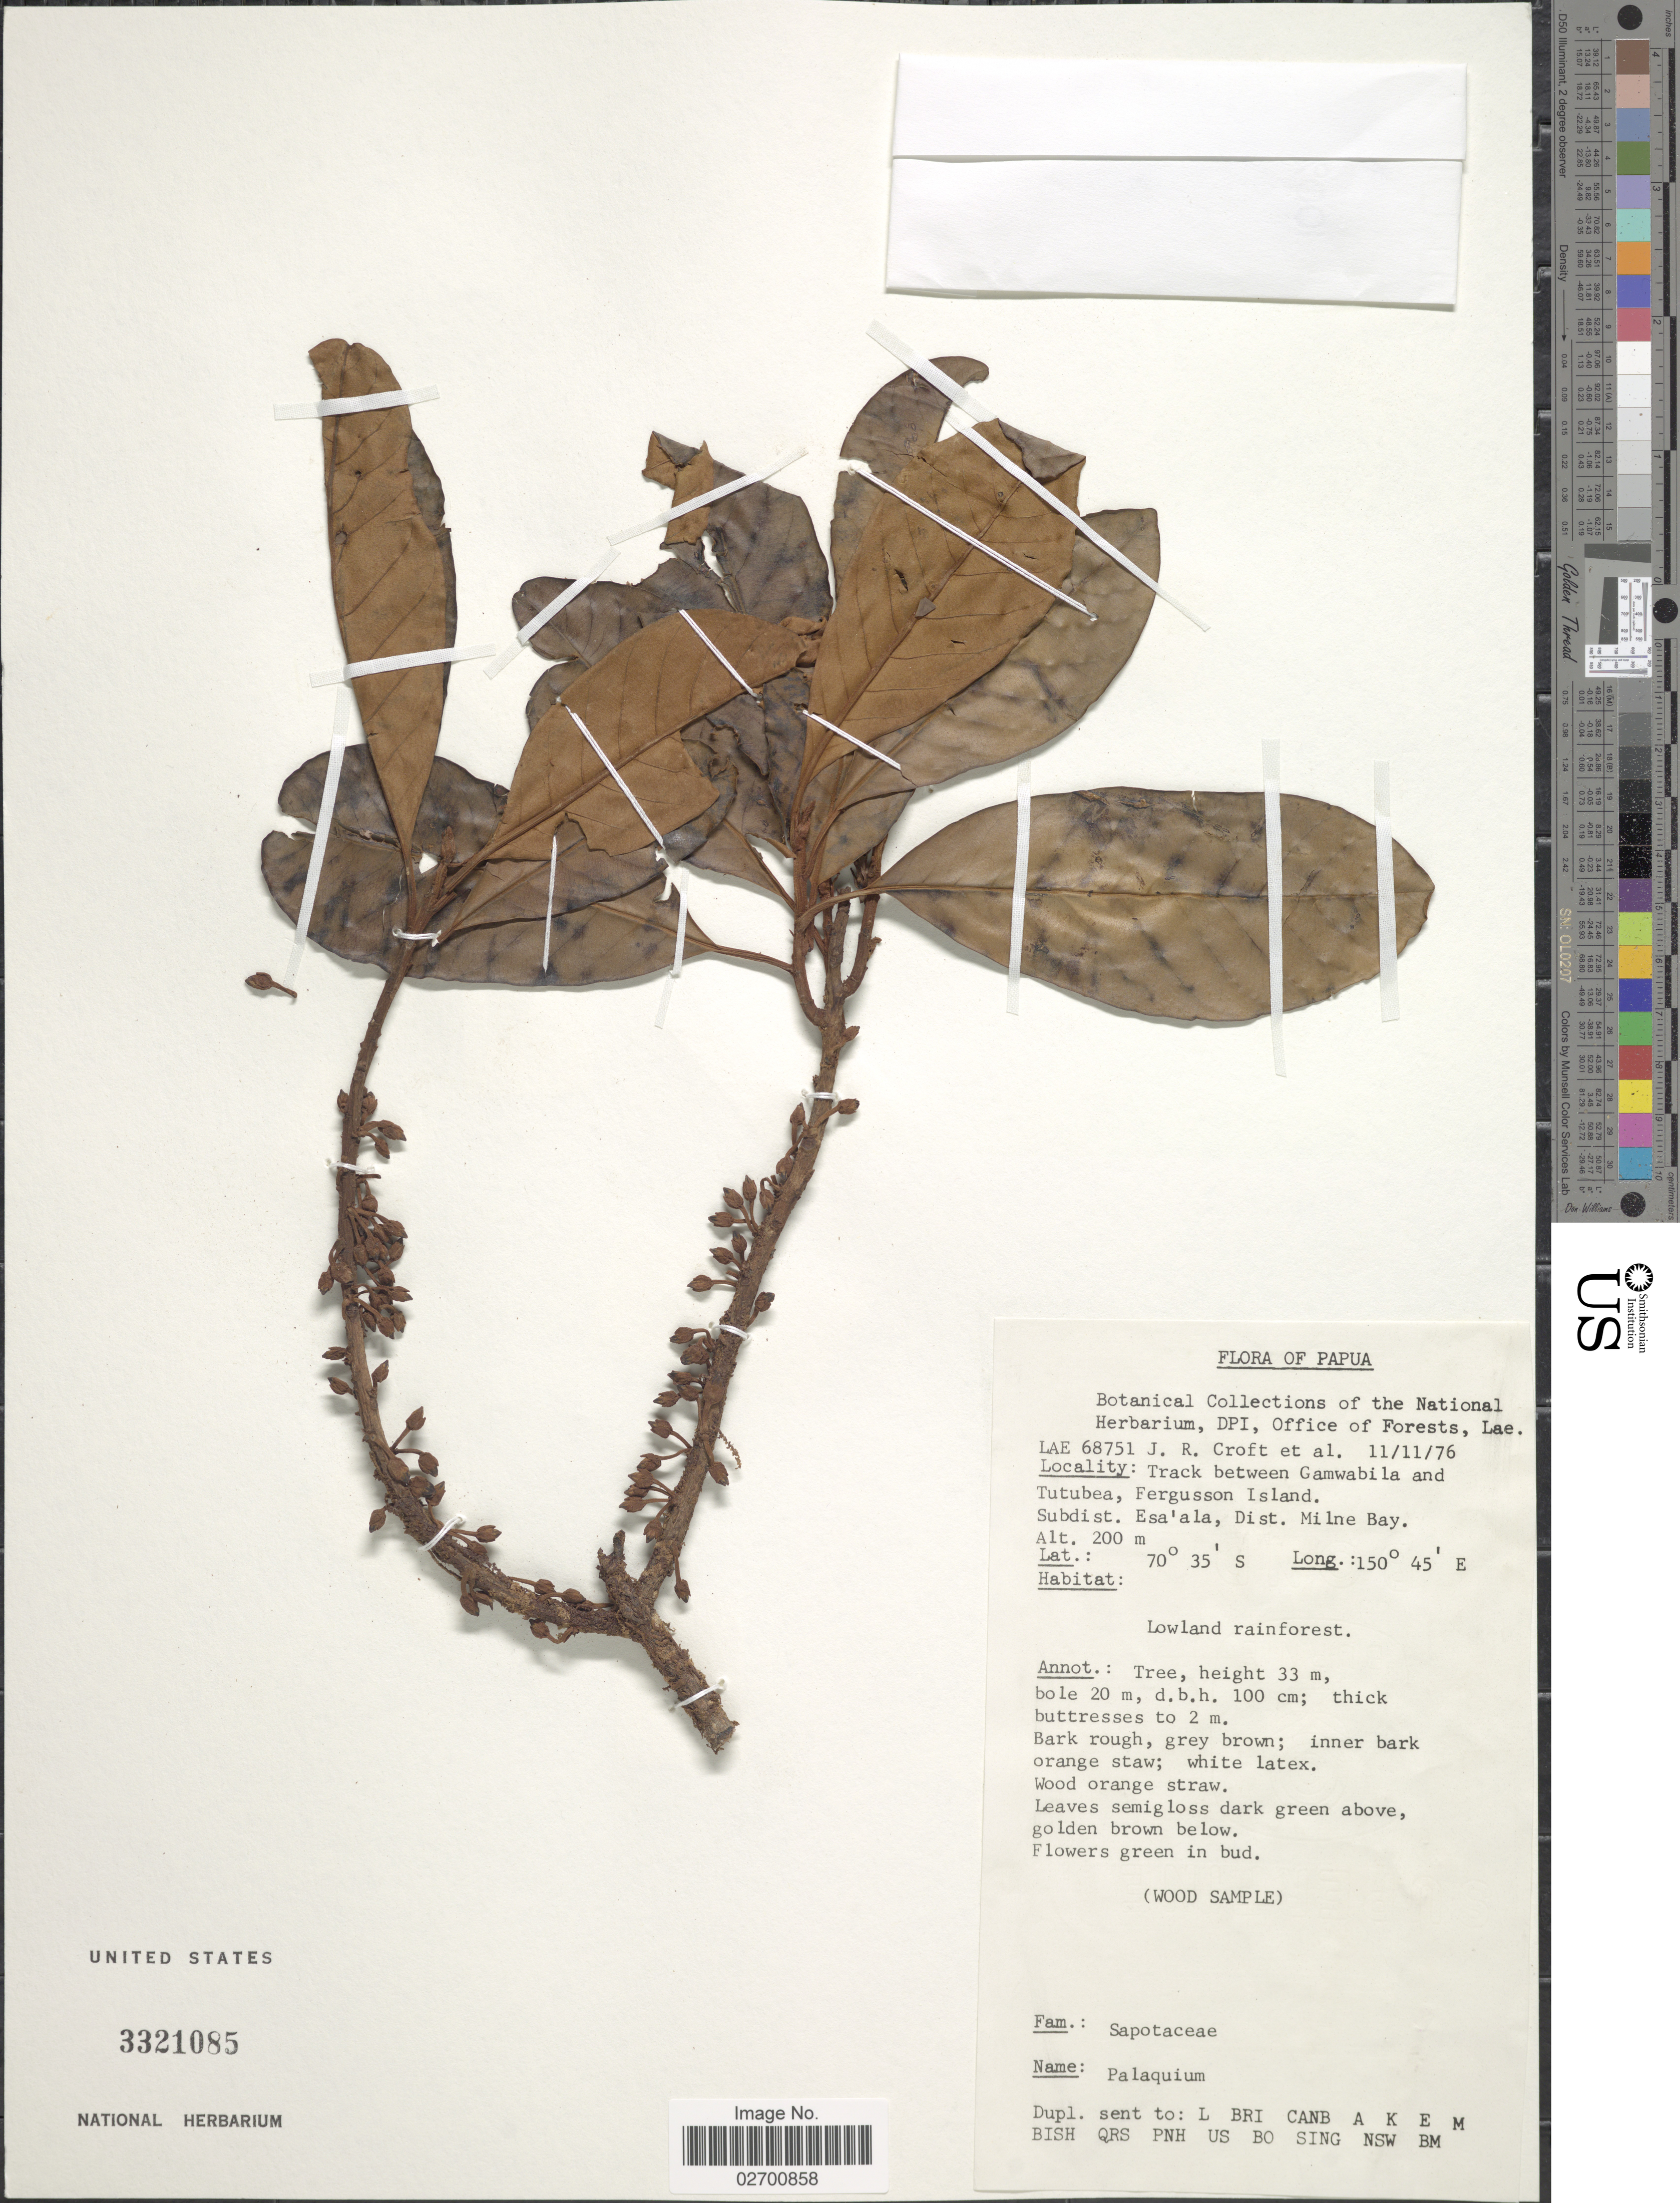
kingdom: Plantae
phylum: Tracheophyta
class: Magnoliopsida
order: Ericales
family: Sapotaceae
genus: Palaquium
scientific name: Palaquium sp.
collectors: J. R. Croft & et al.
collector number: LAE 68751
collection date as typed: Transcribed d/m/y: 11/11/76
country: Papua New Guinea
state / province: Milne Bay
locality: Papua. Track between Gamwabila and Tutubea, Fergusson Island. Subdist. Esa'ala Dist.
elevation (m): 200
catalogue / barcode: US 3321085